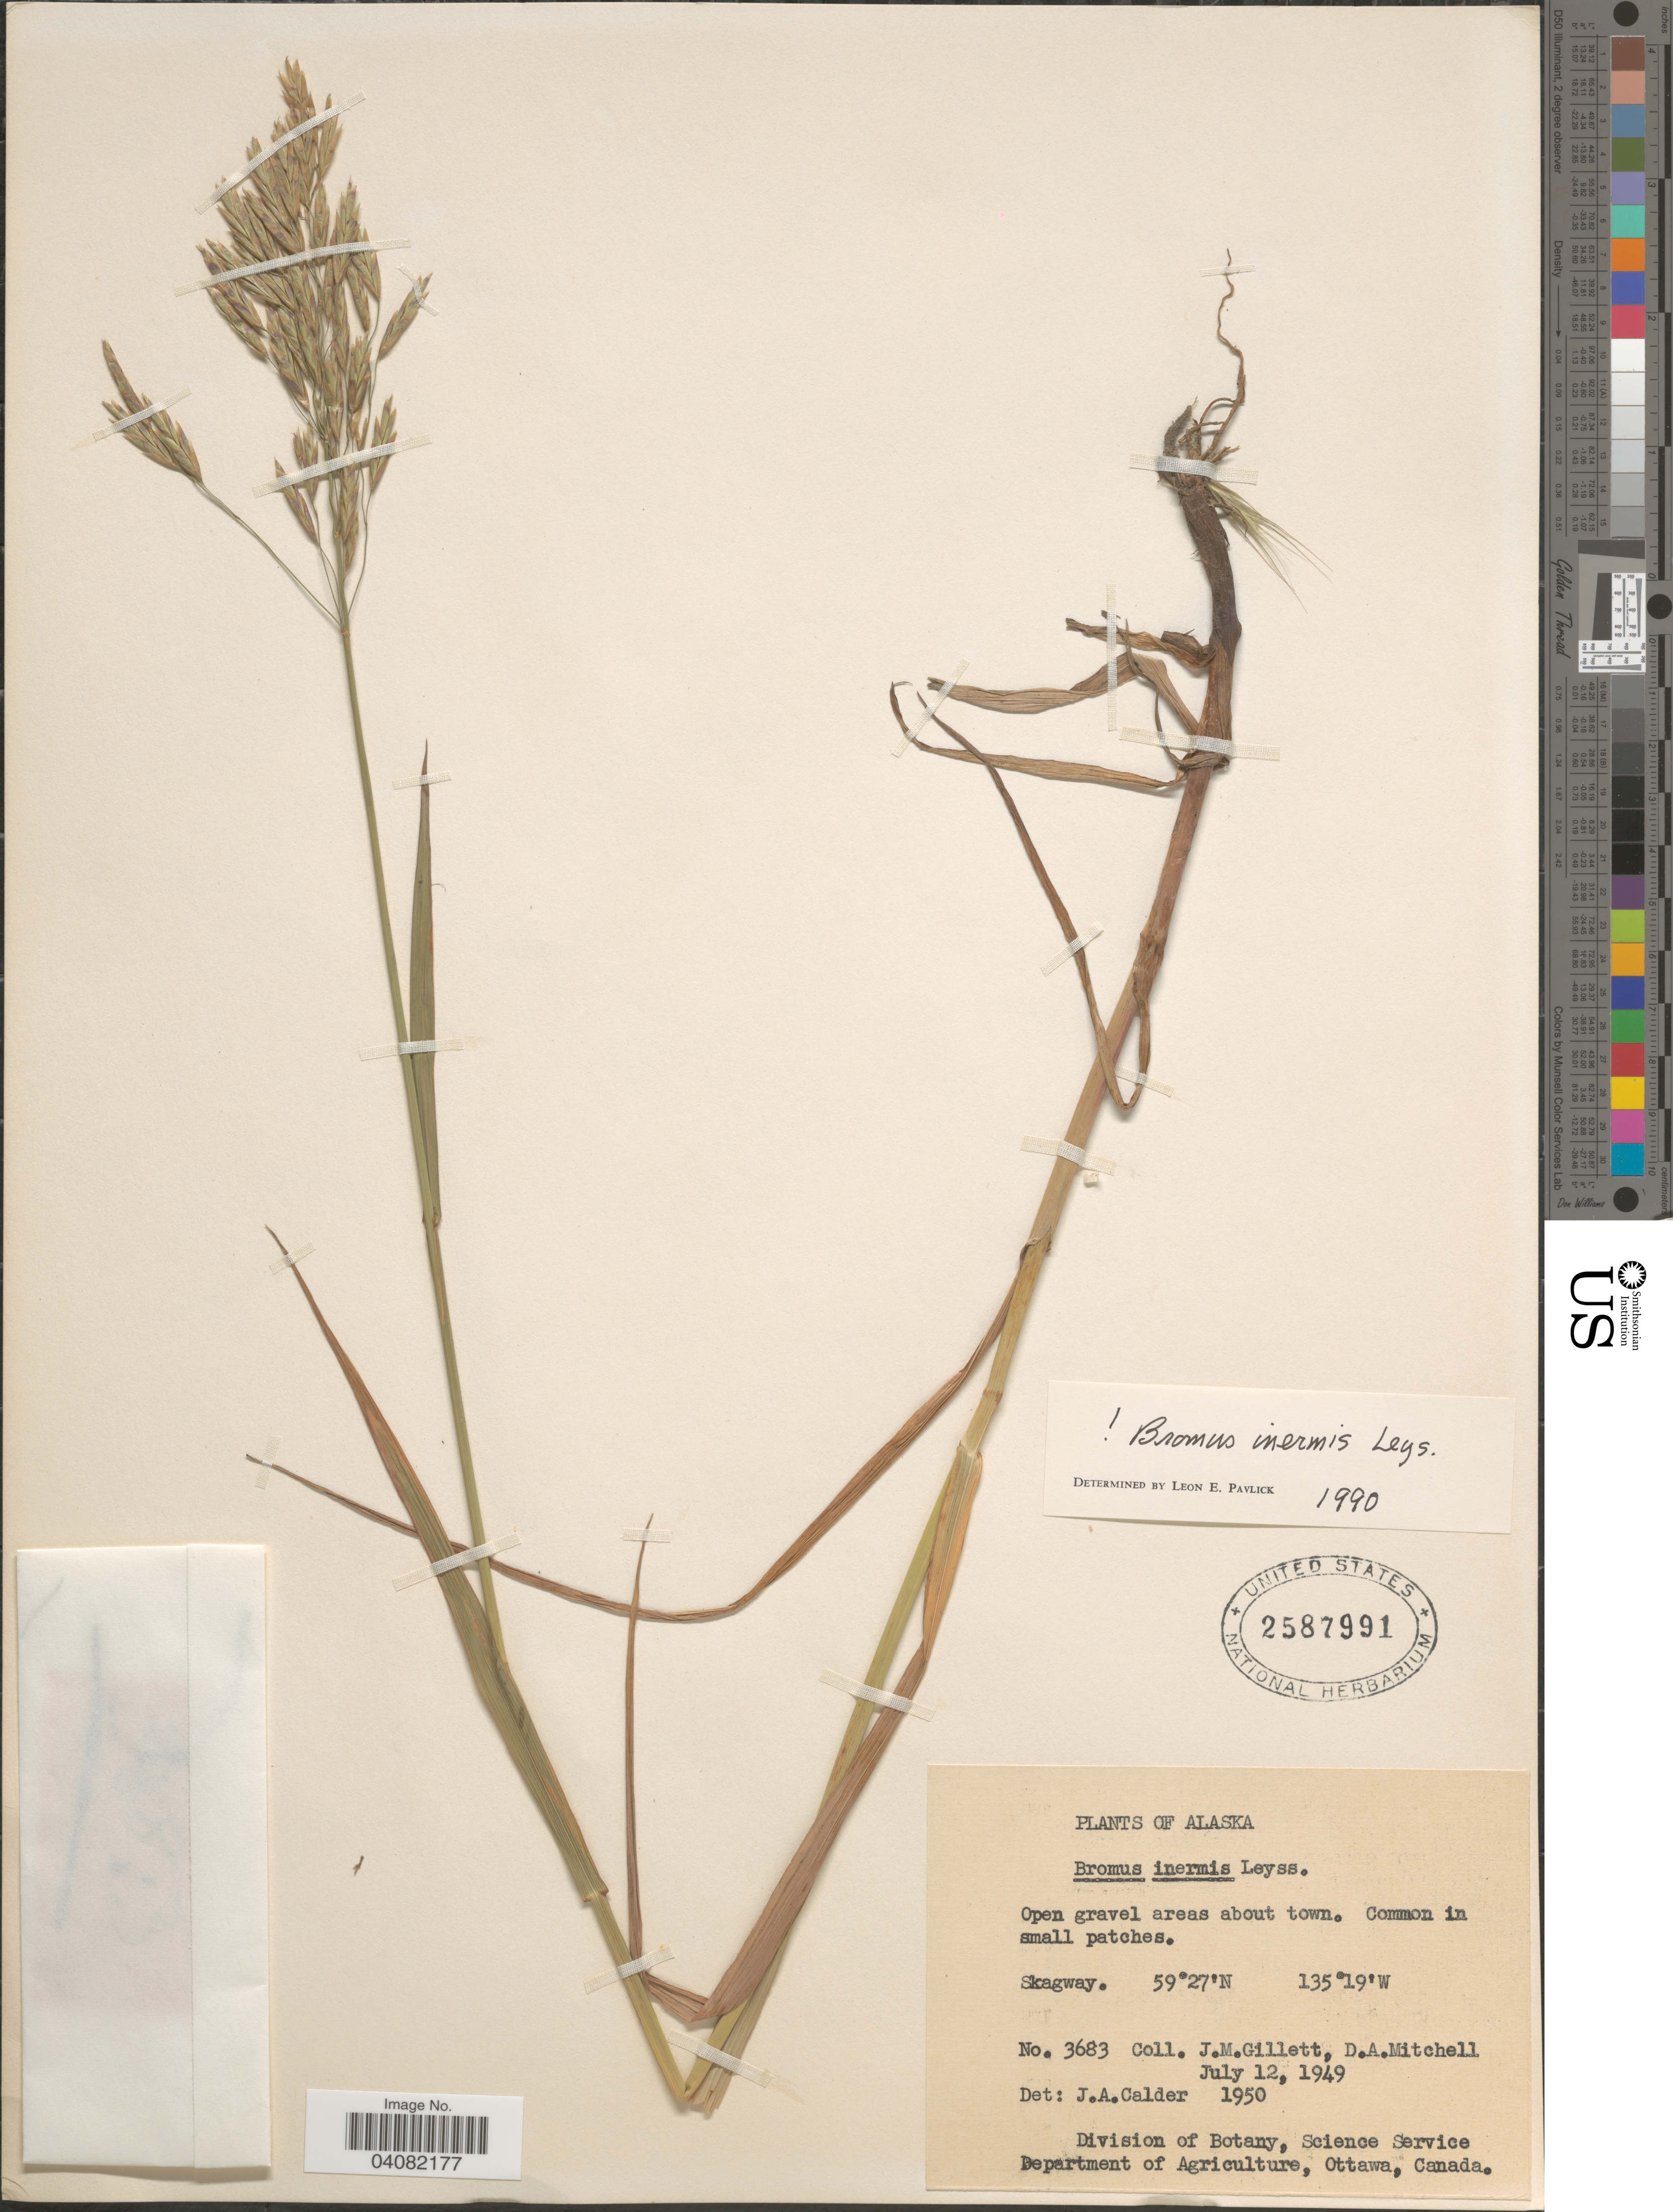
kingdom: Plantae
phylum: Tracheophyta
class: Liliopsida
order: Poales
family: Poaceae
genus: Bromus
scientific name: Bromus inermis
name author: Leyss.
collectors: J. M. Gillett & D. Mitchell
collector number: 3683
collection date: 1949-07-12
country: United States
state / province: Alaska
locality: Open gravel areas about town. Skagway.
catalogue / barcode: US 2587991